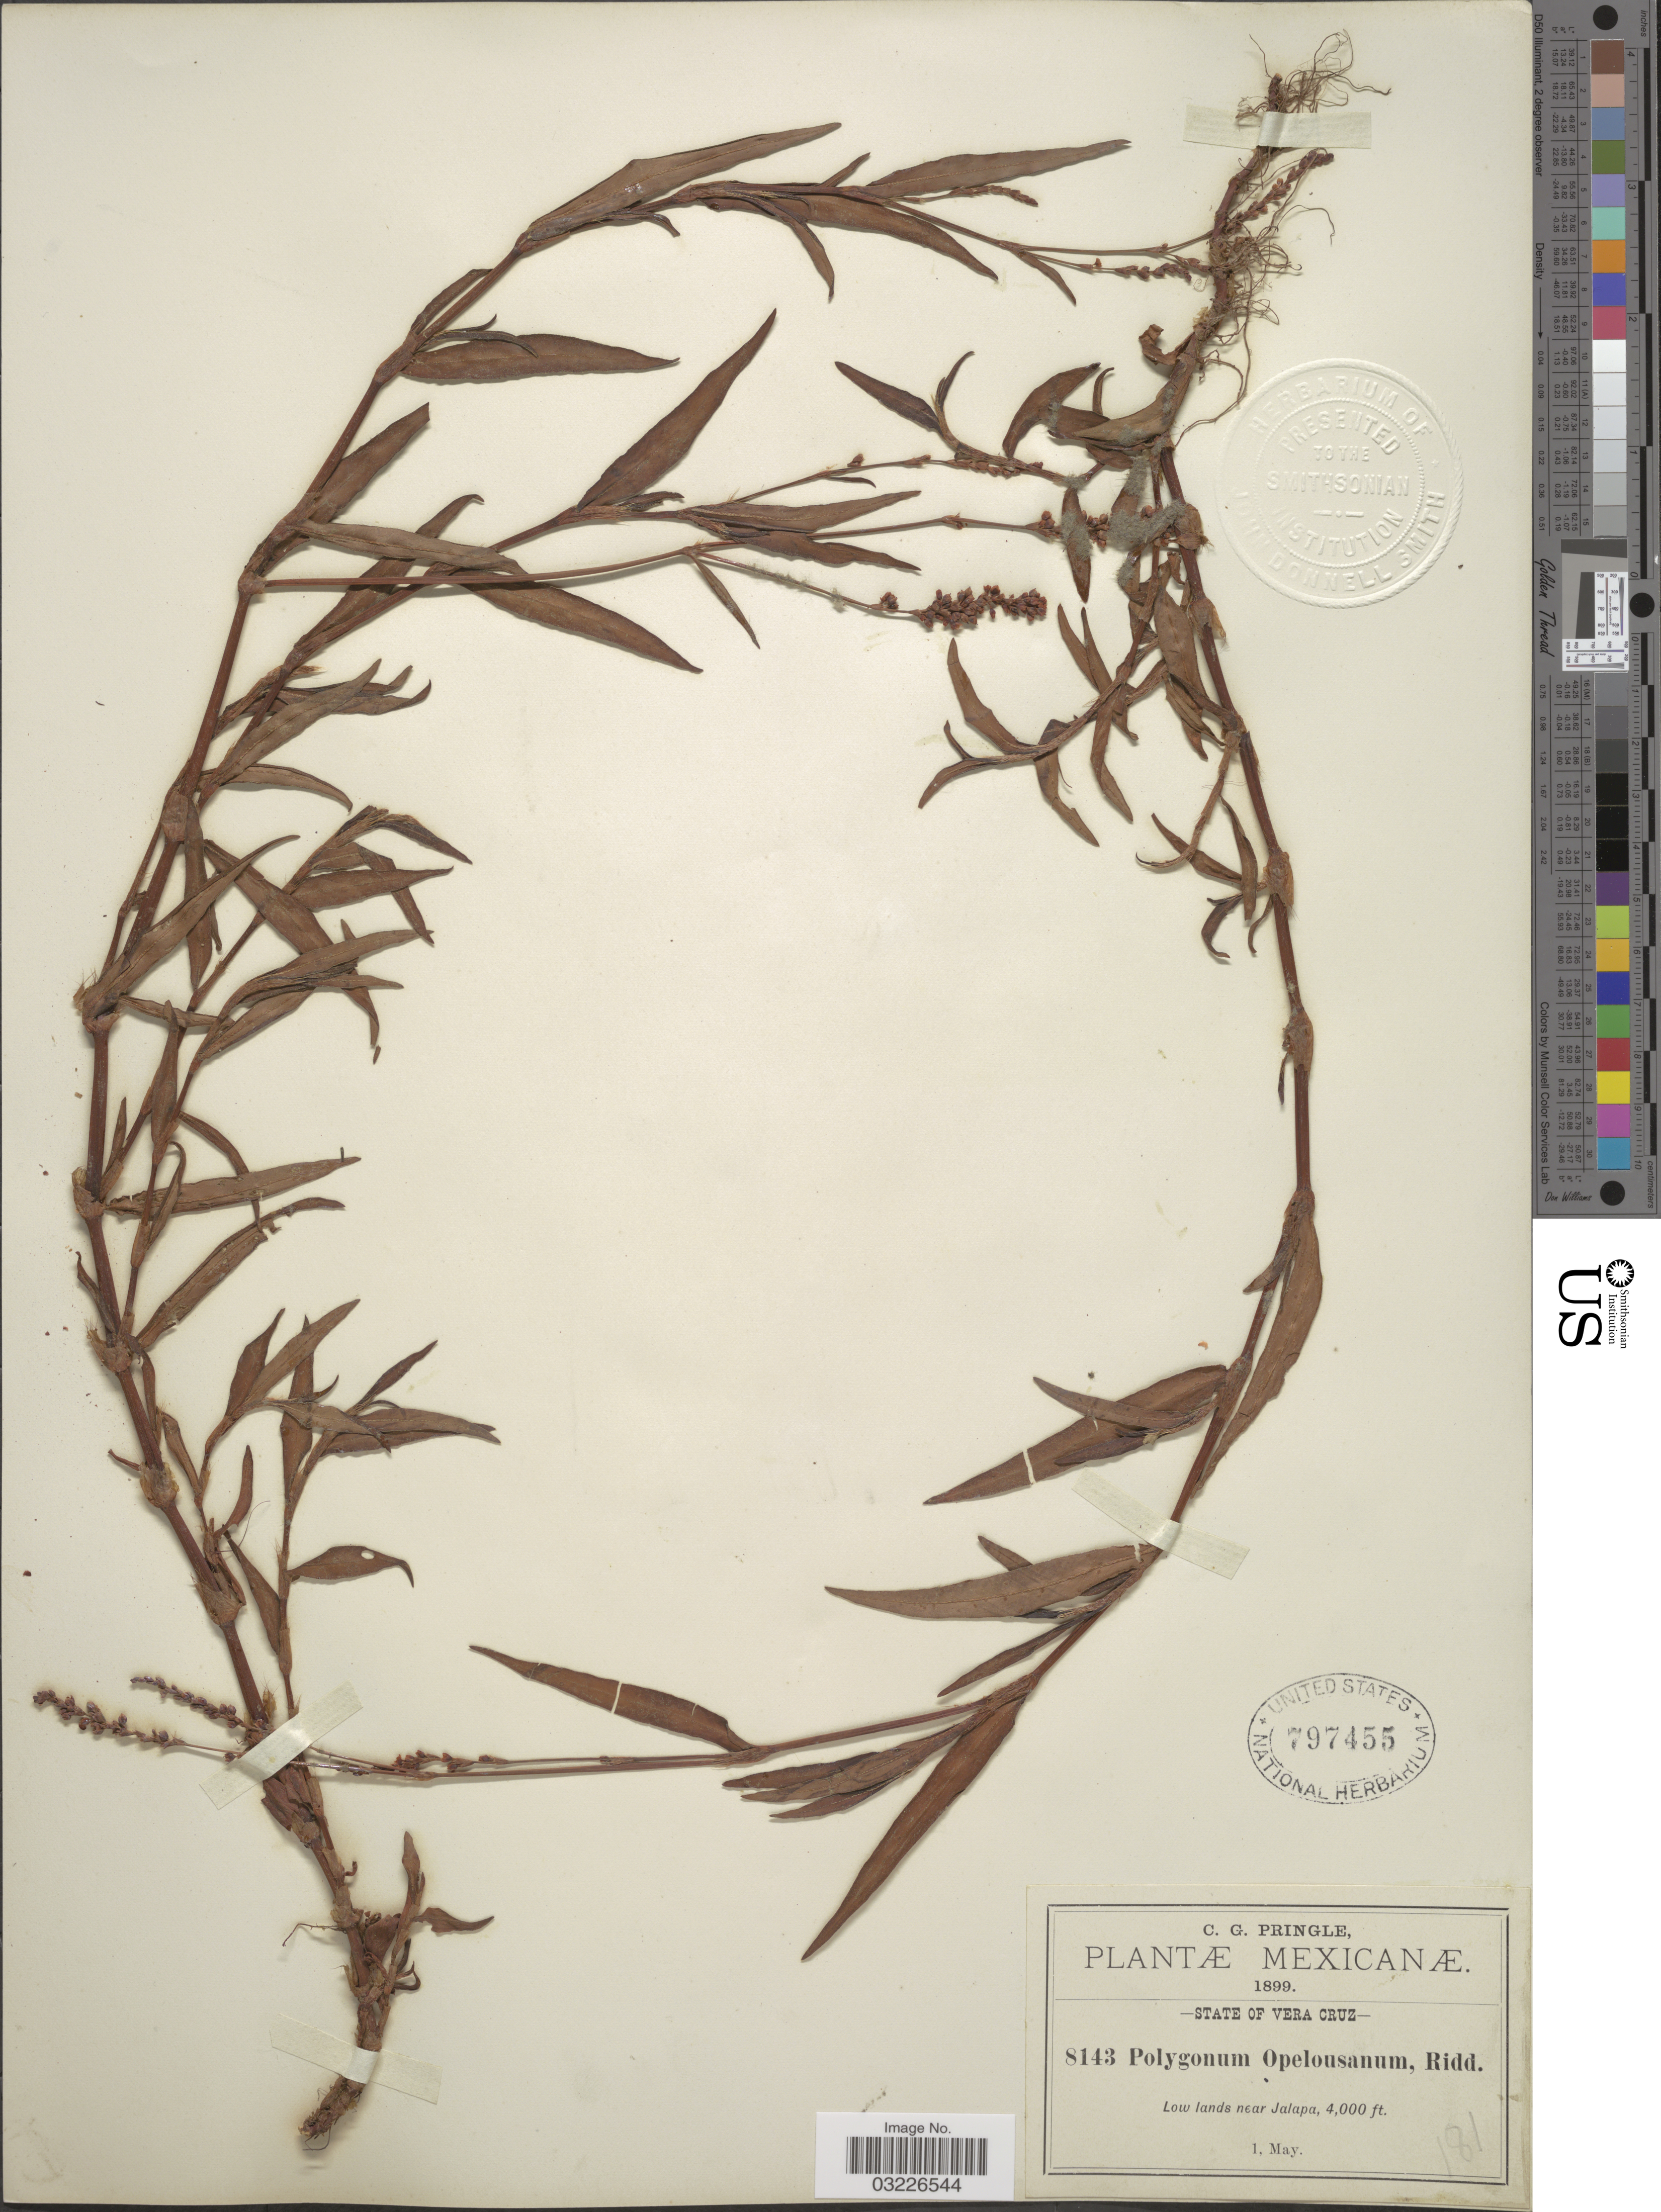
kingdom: Plantae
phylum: Tracheophyta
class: Magnoliopsida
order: Caryophyllales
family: Polygonaceae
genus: Polygonum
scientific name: Polygonum opelousanum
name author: Riddell ex Small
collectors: C. G. Pringle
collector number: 8143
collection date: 1899-05-01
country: Mexico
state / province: Veracruz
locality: State of Vera Cruz. Low lands near Jalapa.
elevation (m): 1219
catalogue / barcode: US 797455